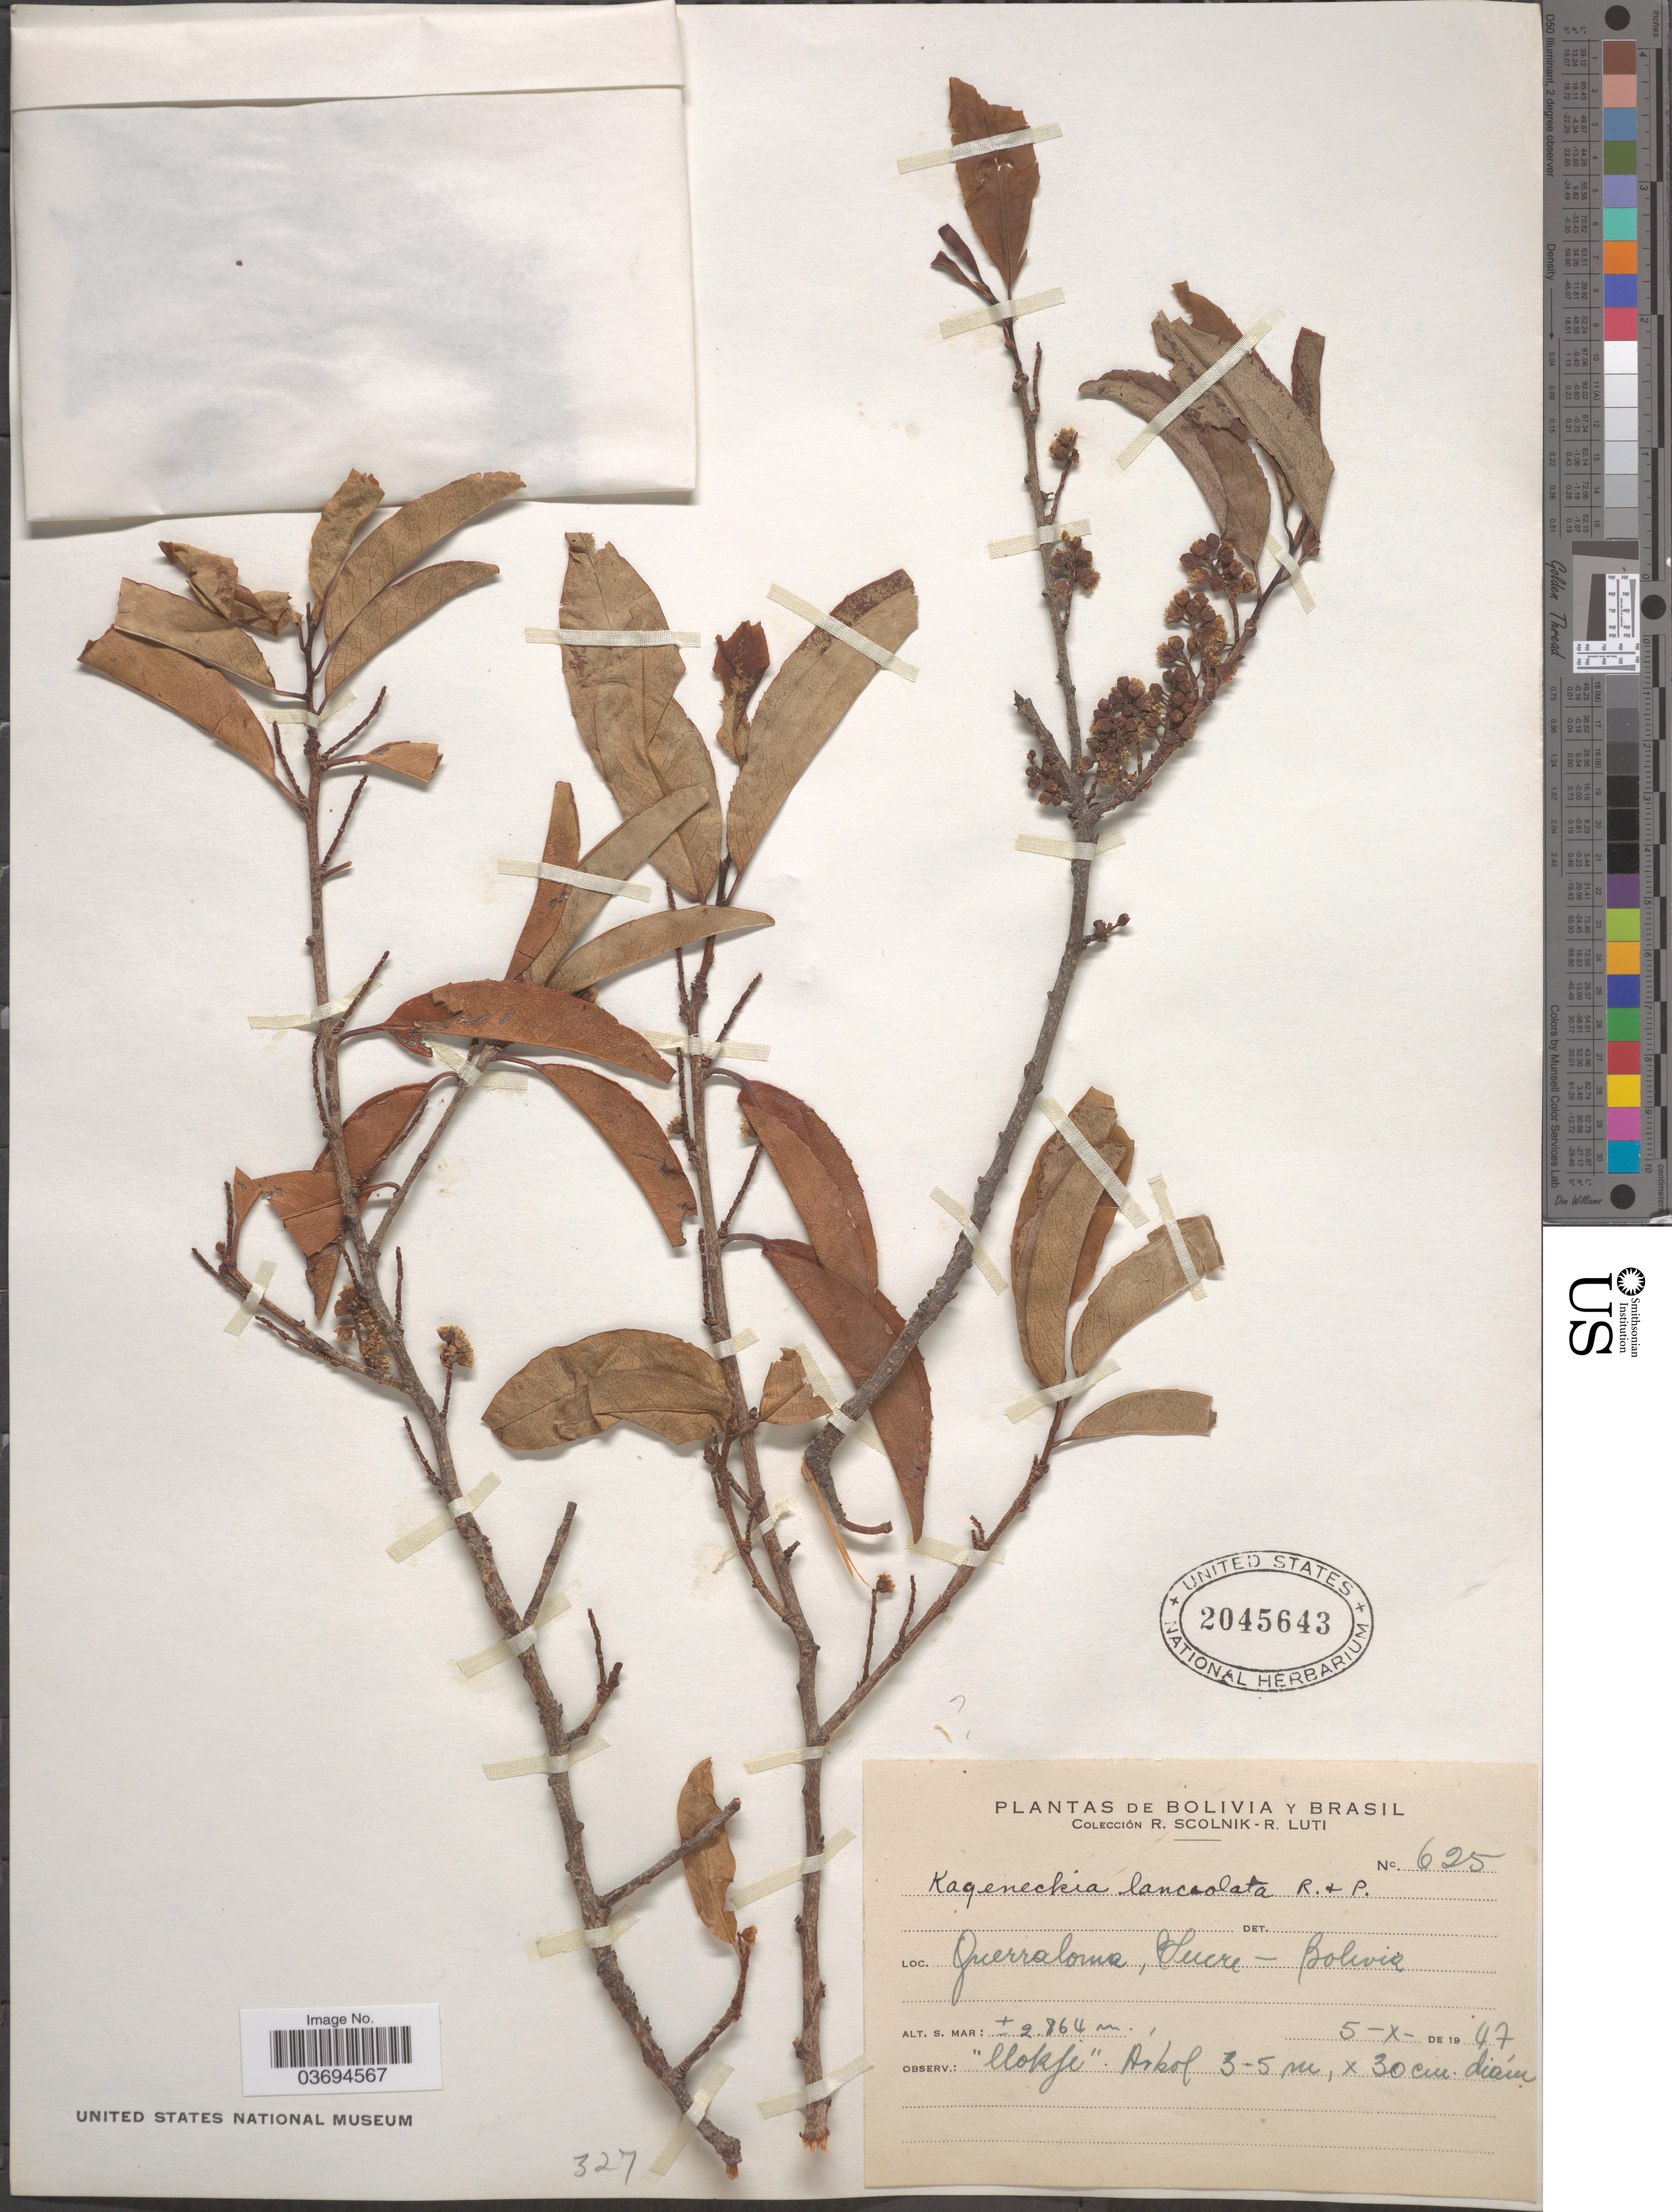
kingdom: Plantae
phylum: Tracheophyta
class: Magnoliopsida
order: Rosales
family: Rosaceae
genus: Kageneckia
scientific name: Kageneckia lanceolata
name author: Ruiz & Pav.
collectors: R. Scolnik & R. Luti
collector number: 625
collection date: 1947-10-05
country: Bolivia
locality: Querralome, Sucre.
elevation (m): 2864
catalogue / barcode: US 2045643